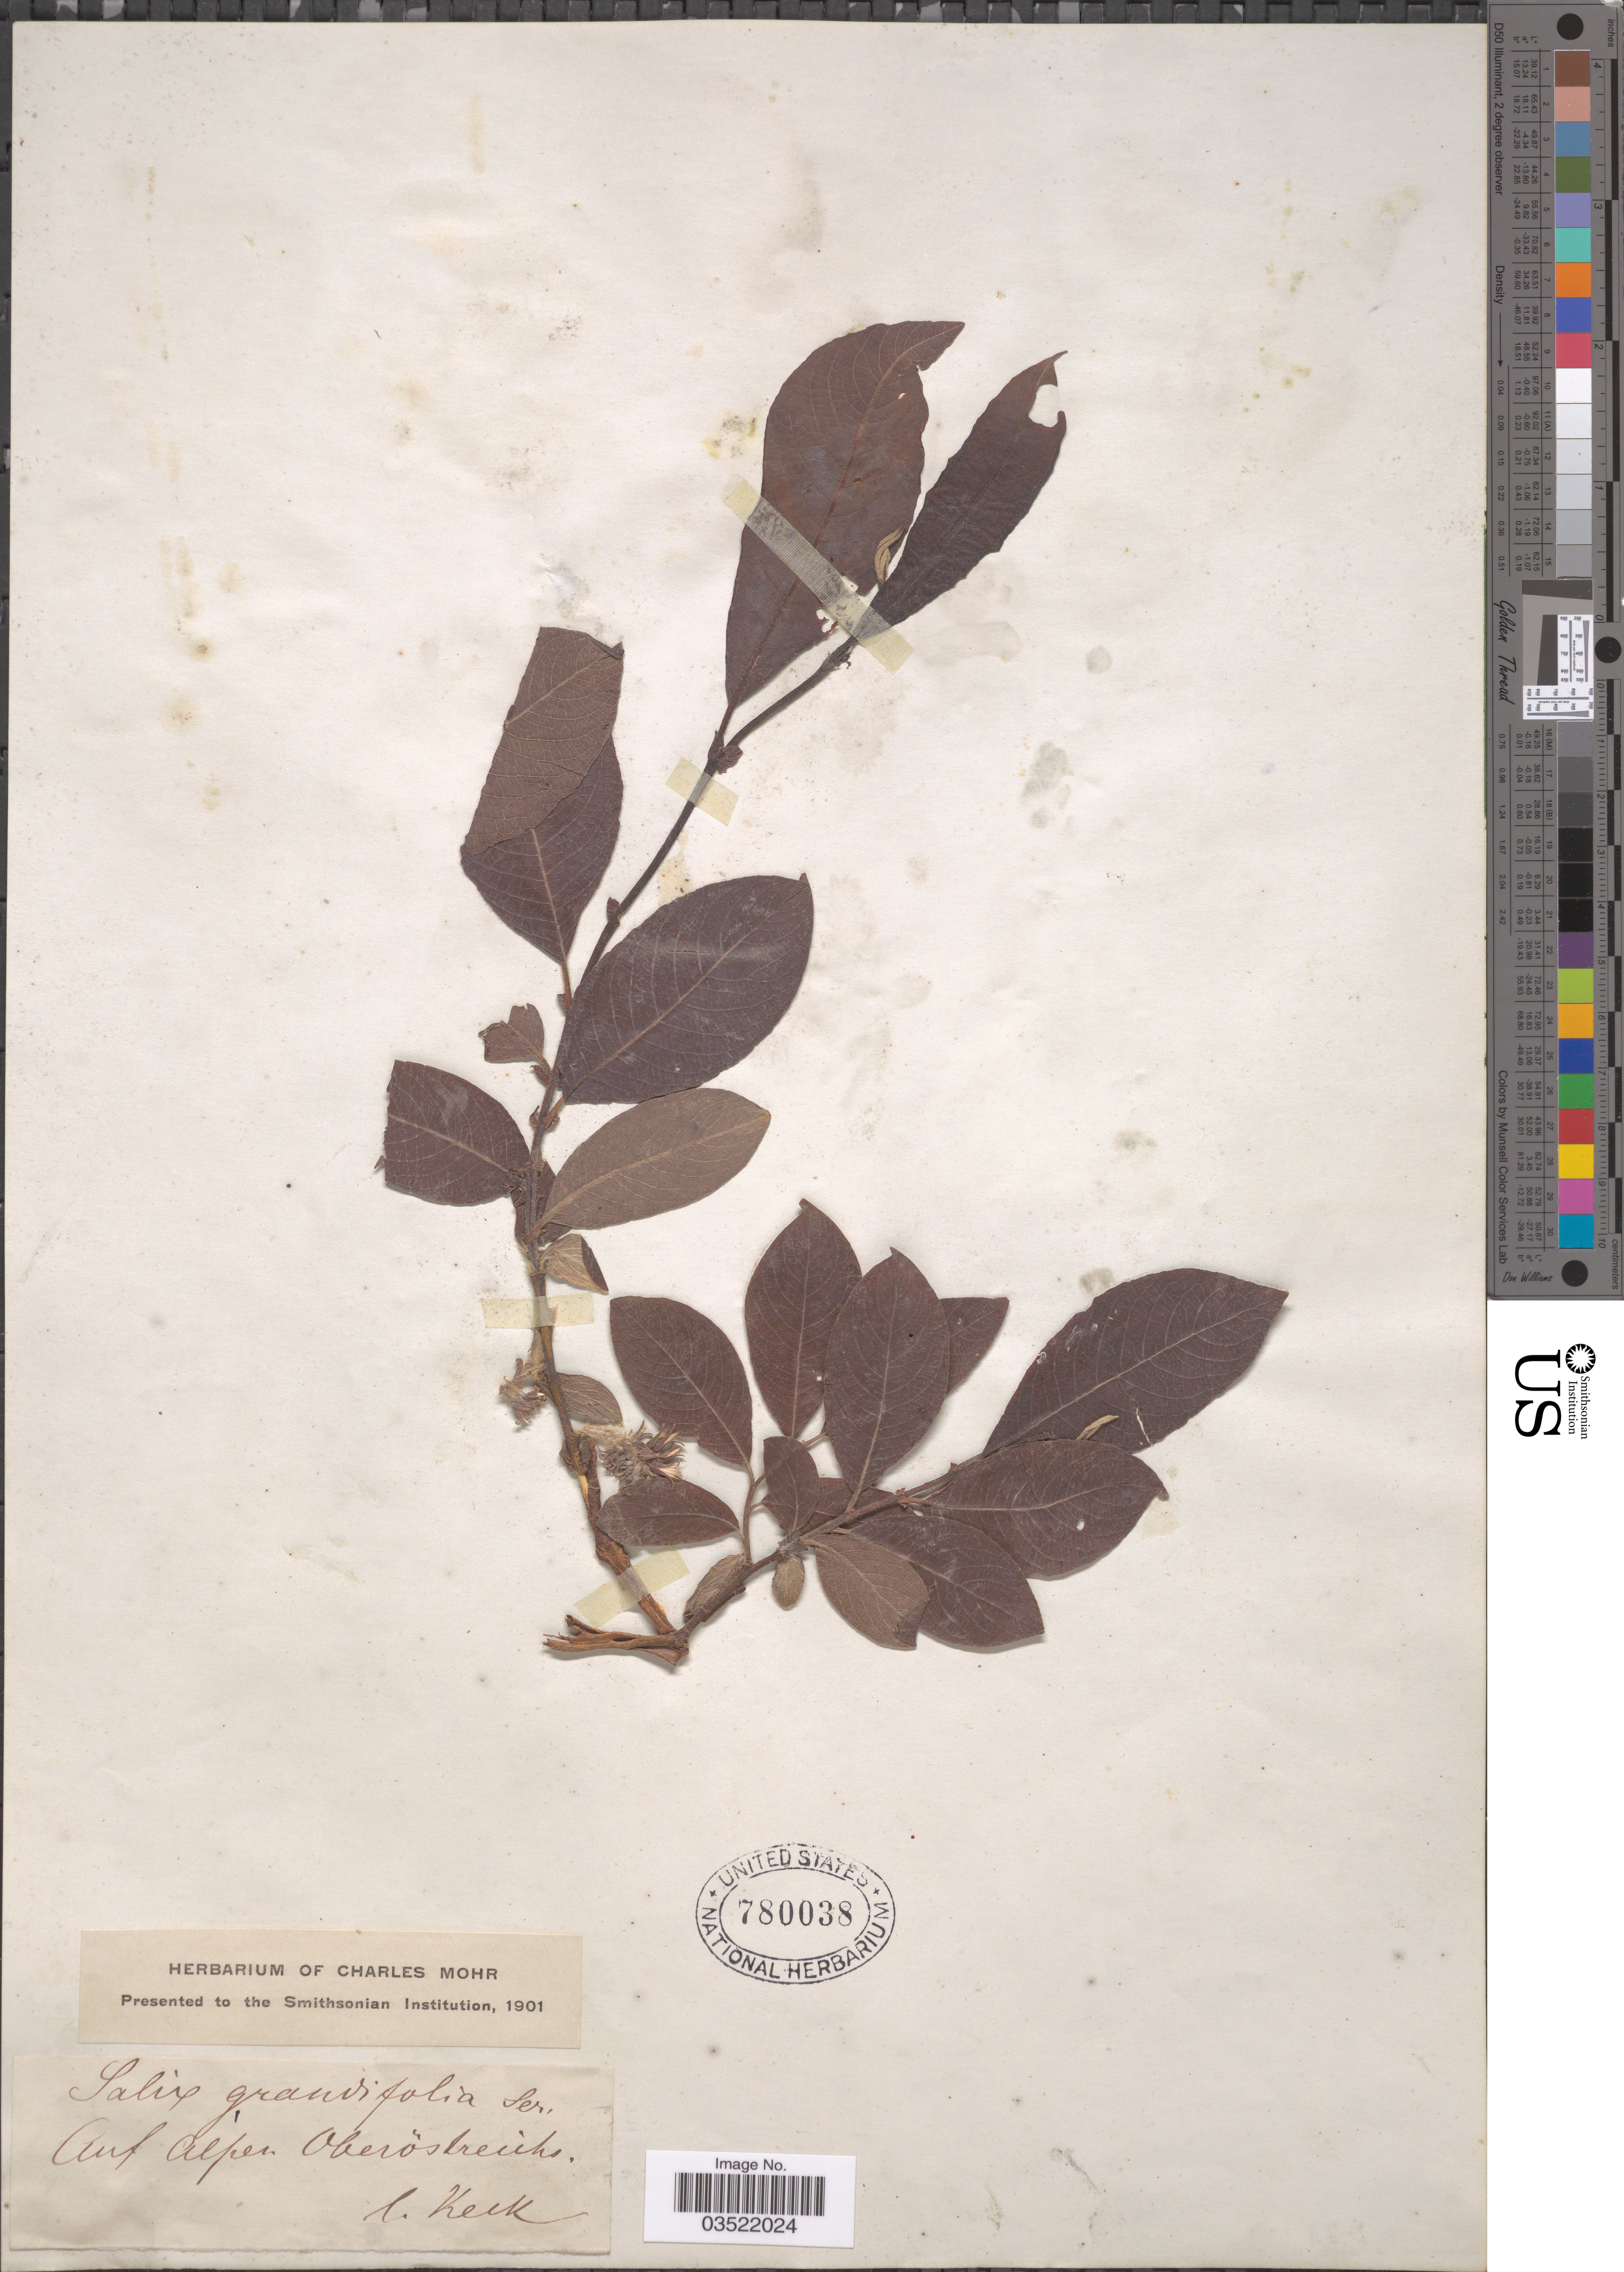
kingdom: Plantae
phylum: Tracheophyta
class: Magnoliopsida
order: Malpighiales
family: Salicaceae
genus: Salix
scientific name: Salix grandifolia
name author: Ser.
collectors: C. Keck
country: Austria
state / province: Oberosterreich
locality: Auf Alpen.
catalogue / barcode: US 780038